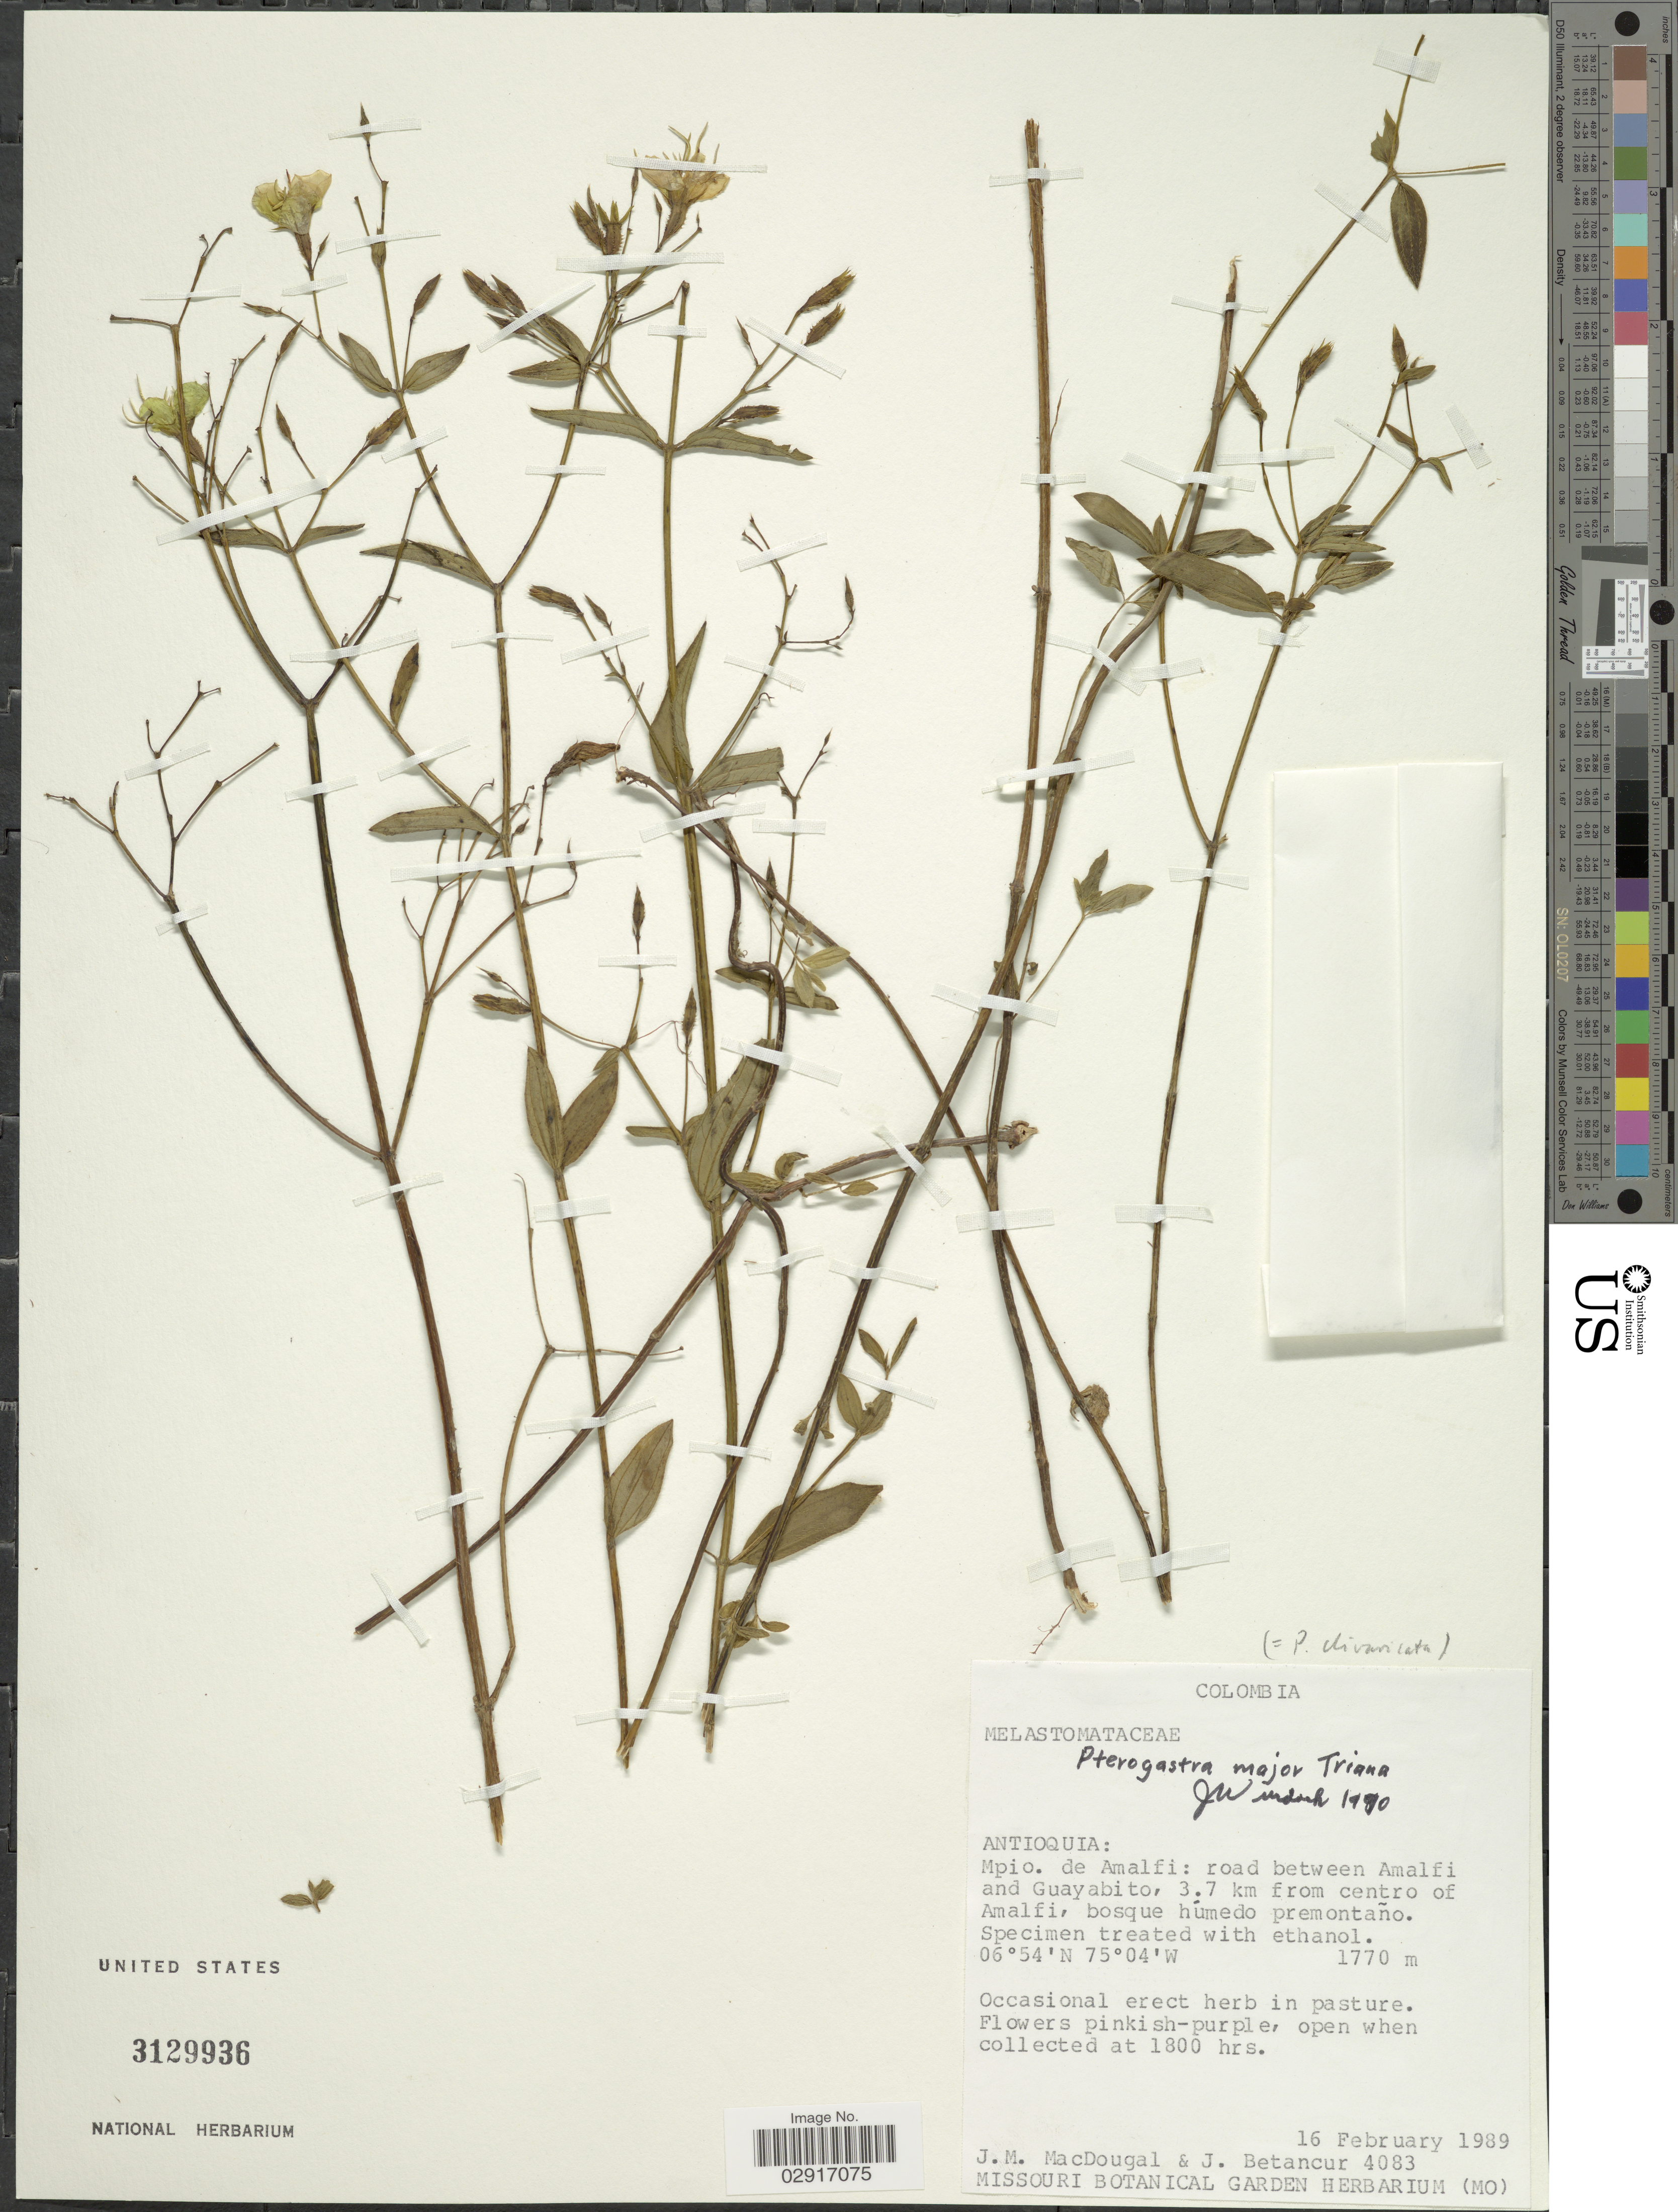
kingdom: Plantae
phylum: Tracheophyta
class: Magnoliopsida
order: Myrtales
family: Melastomataceae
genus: Pterogastra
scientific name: Pterogastra divaricata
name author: (Bonpl.) Naudin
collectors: J. M. MacDougal & J. Betancur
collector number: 4083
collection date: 1989-02-16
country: Colombia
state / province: Antioquia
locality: Mpio. de Amalfi: road between Amalfi and Guayabito, 3.7 km from centro of Amalfi.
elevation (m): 1770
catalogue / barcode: US 3129936